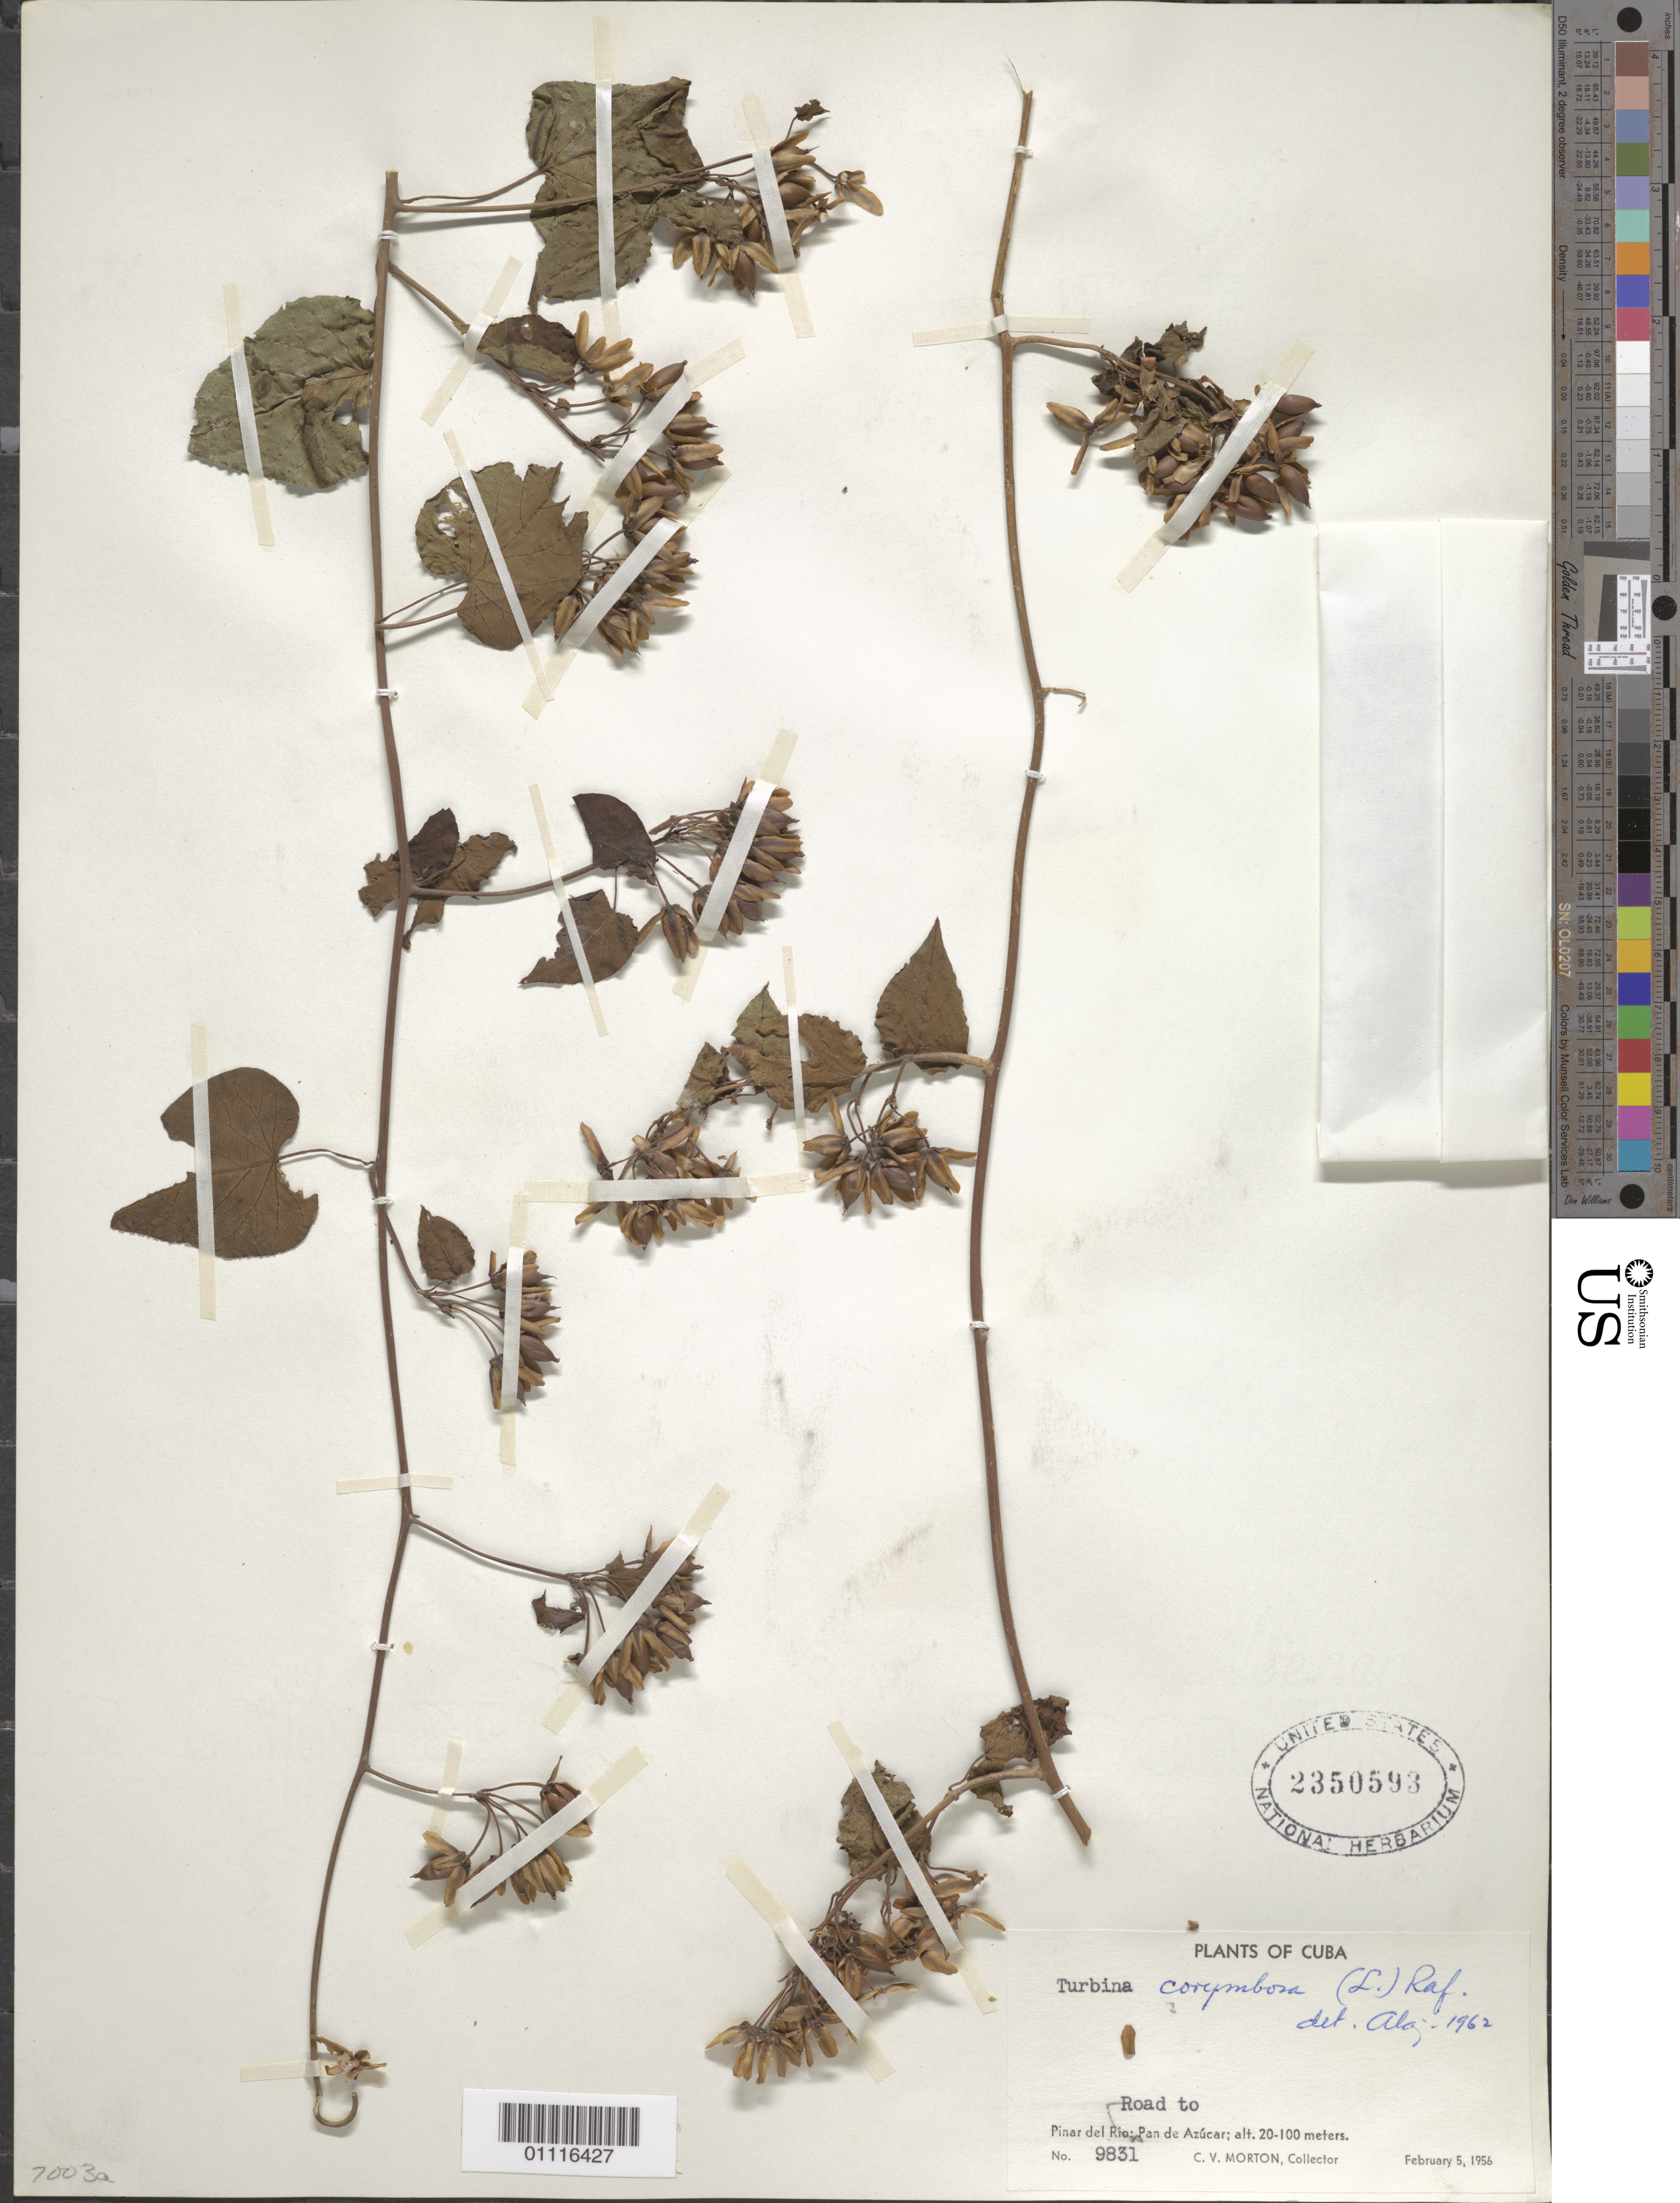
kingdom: Plantae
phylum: Tracheophyta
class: Magnoliopsida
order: Solanales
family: Convolvulaceae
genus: Turbina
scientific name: Turbina corymbosa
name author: (L.) Raf.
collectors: C. V. Morton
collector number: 9831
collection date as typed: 05 Feb 1956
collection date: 1956-02-05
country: Cuba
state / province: Pinar del Rio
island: Cuba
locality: Road to Pinar del Rio: Pan de Azuca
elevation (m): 20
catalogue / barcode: US 2350593